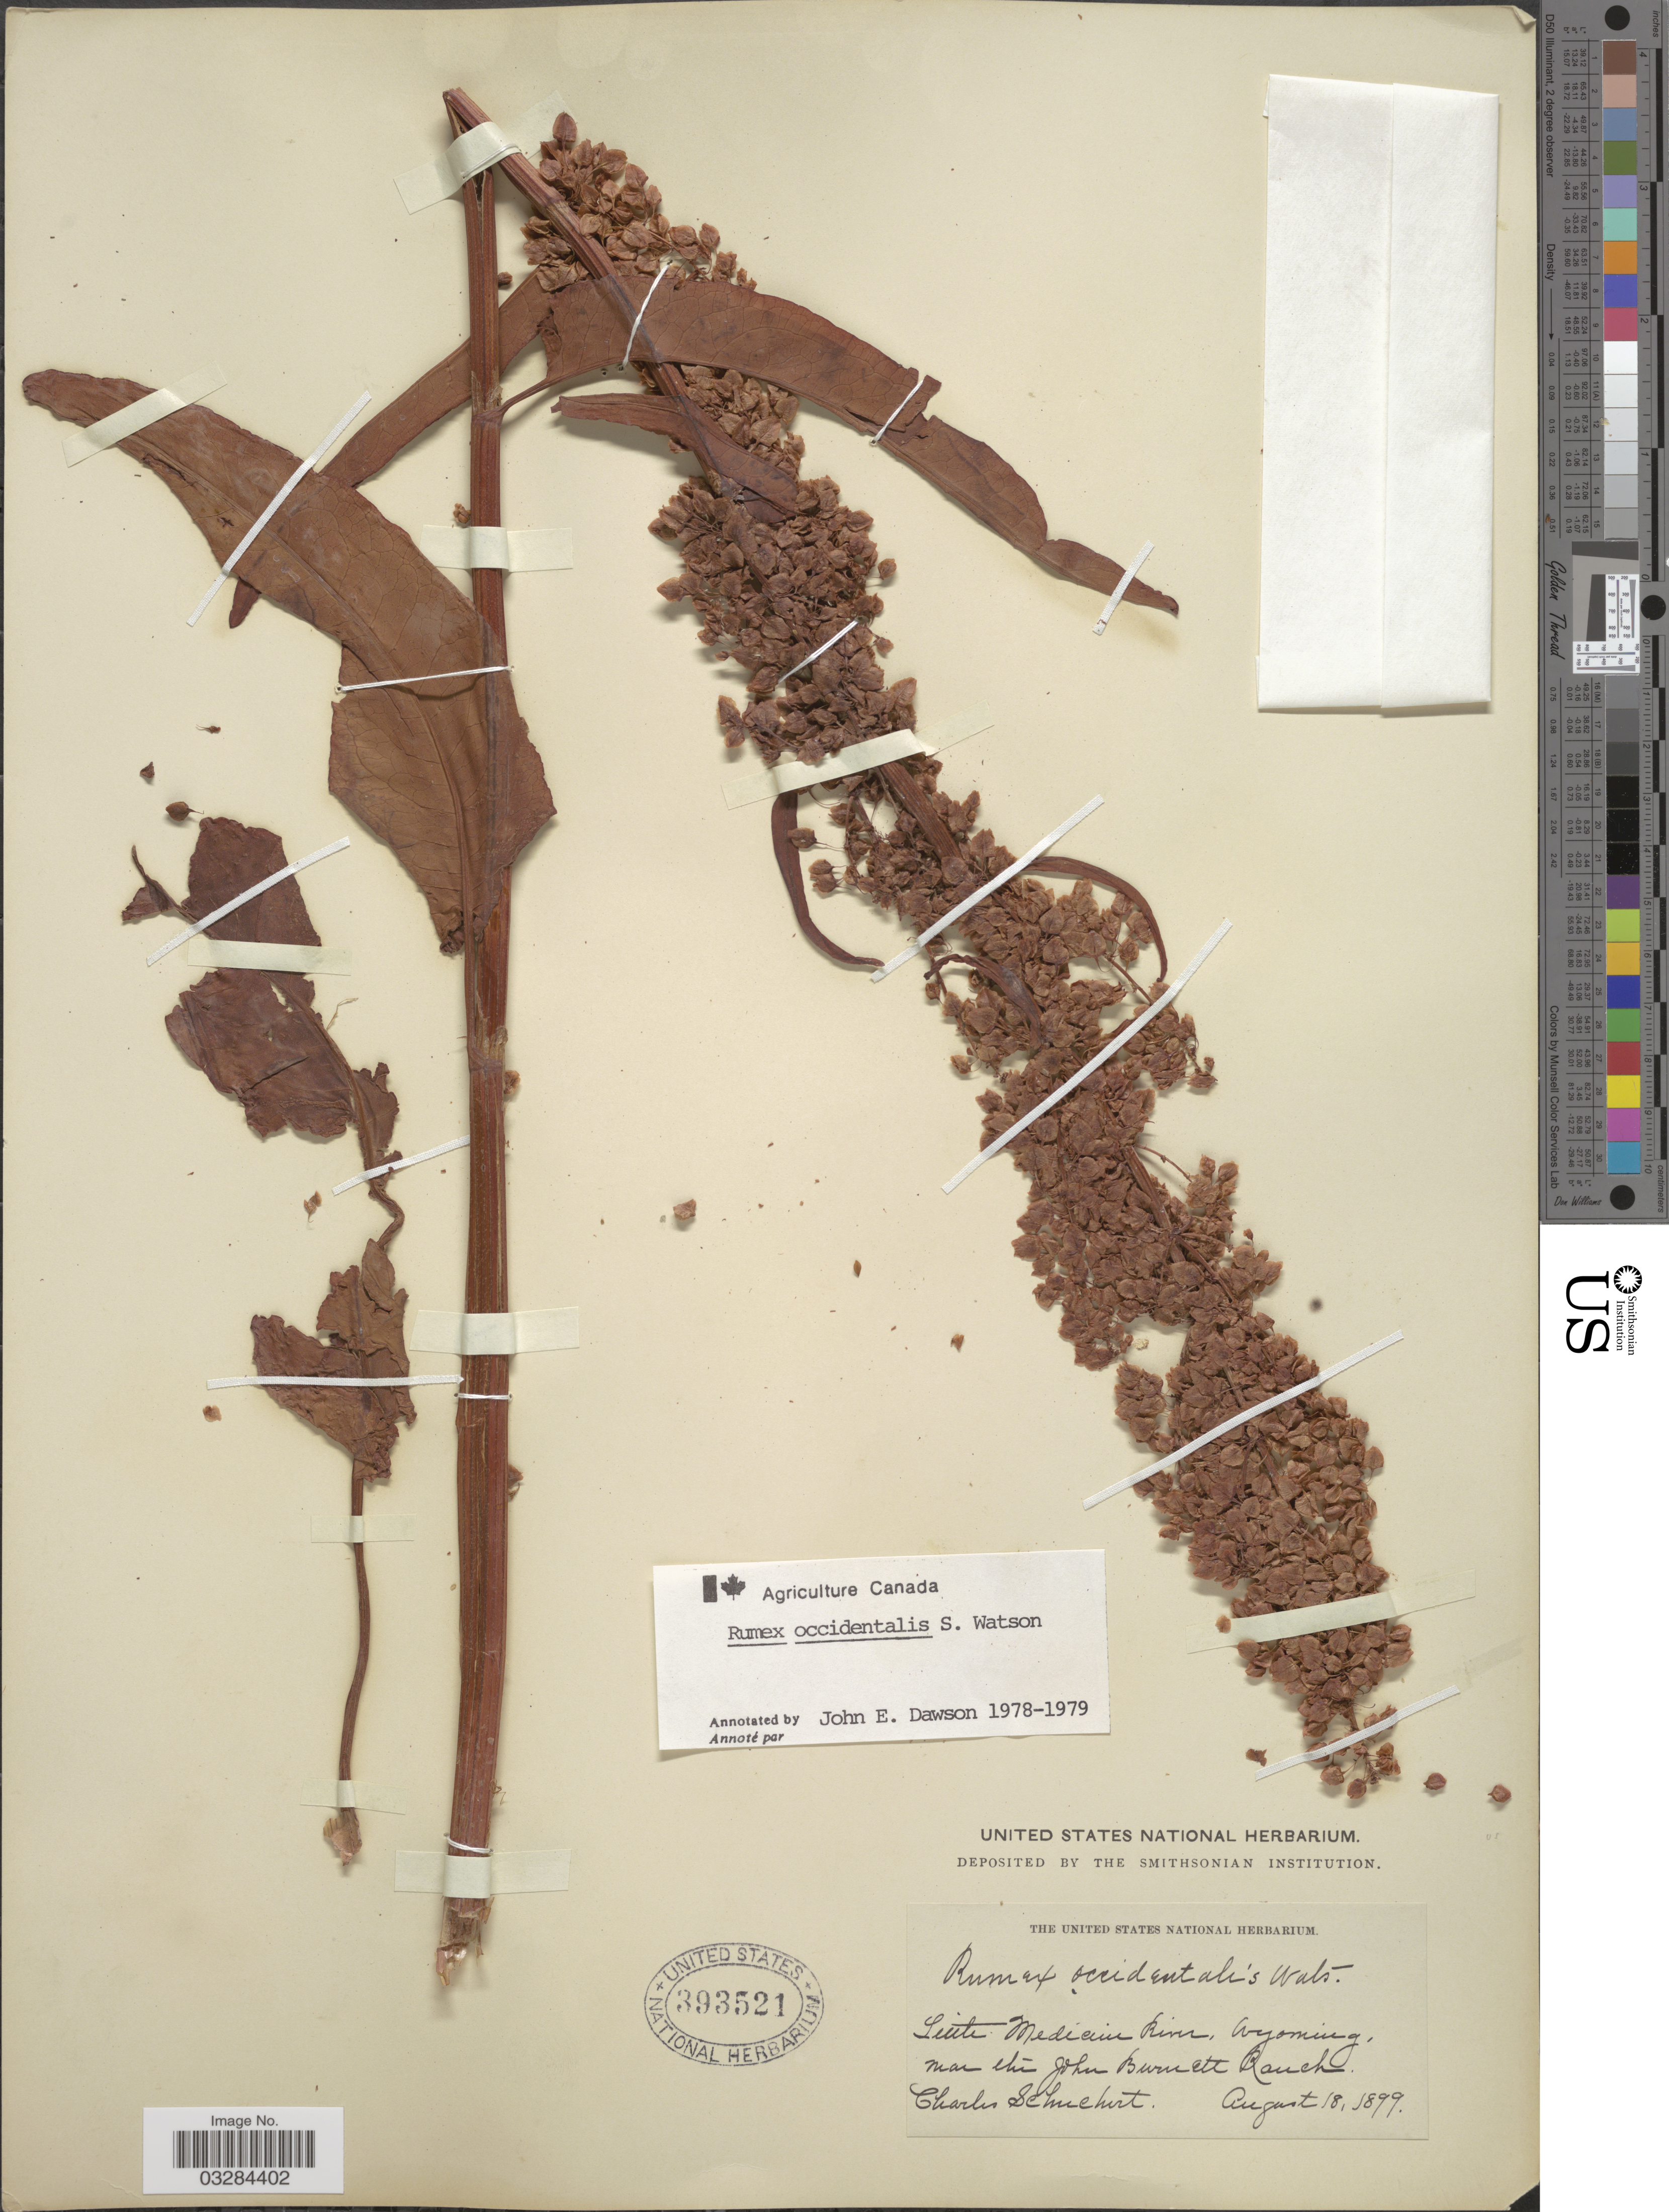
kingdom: Plantae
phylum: Tracheophyta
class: Magnoliopsida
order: Caryophyllales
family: Polygonaceae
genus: Rumex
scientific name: Rumex occidentalis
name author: S. Watson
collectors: C. Schuchert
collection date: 1899-08-18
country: United States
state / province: Wyoming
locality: Little Medicine River, near the John Burnett Ranch.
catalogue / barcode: US 393521